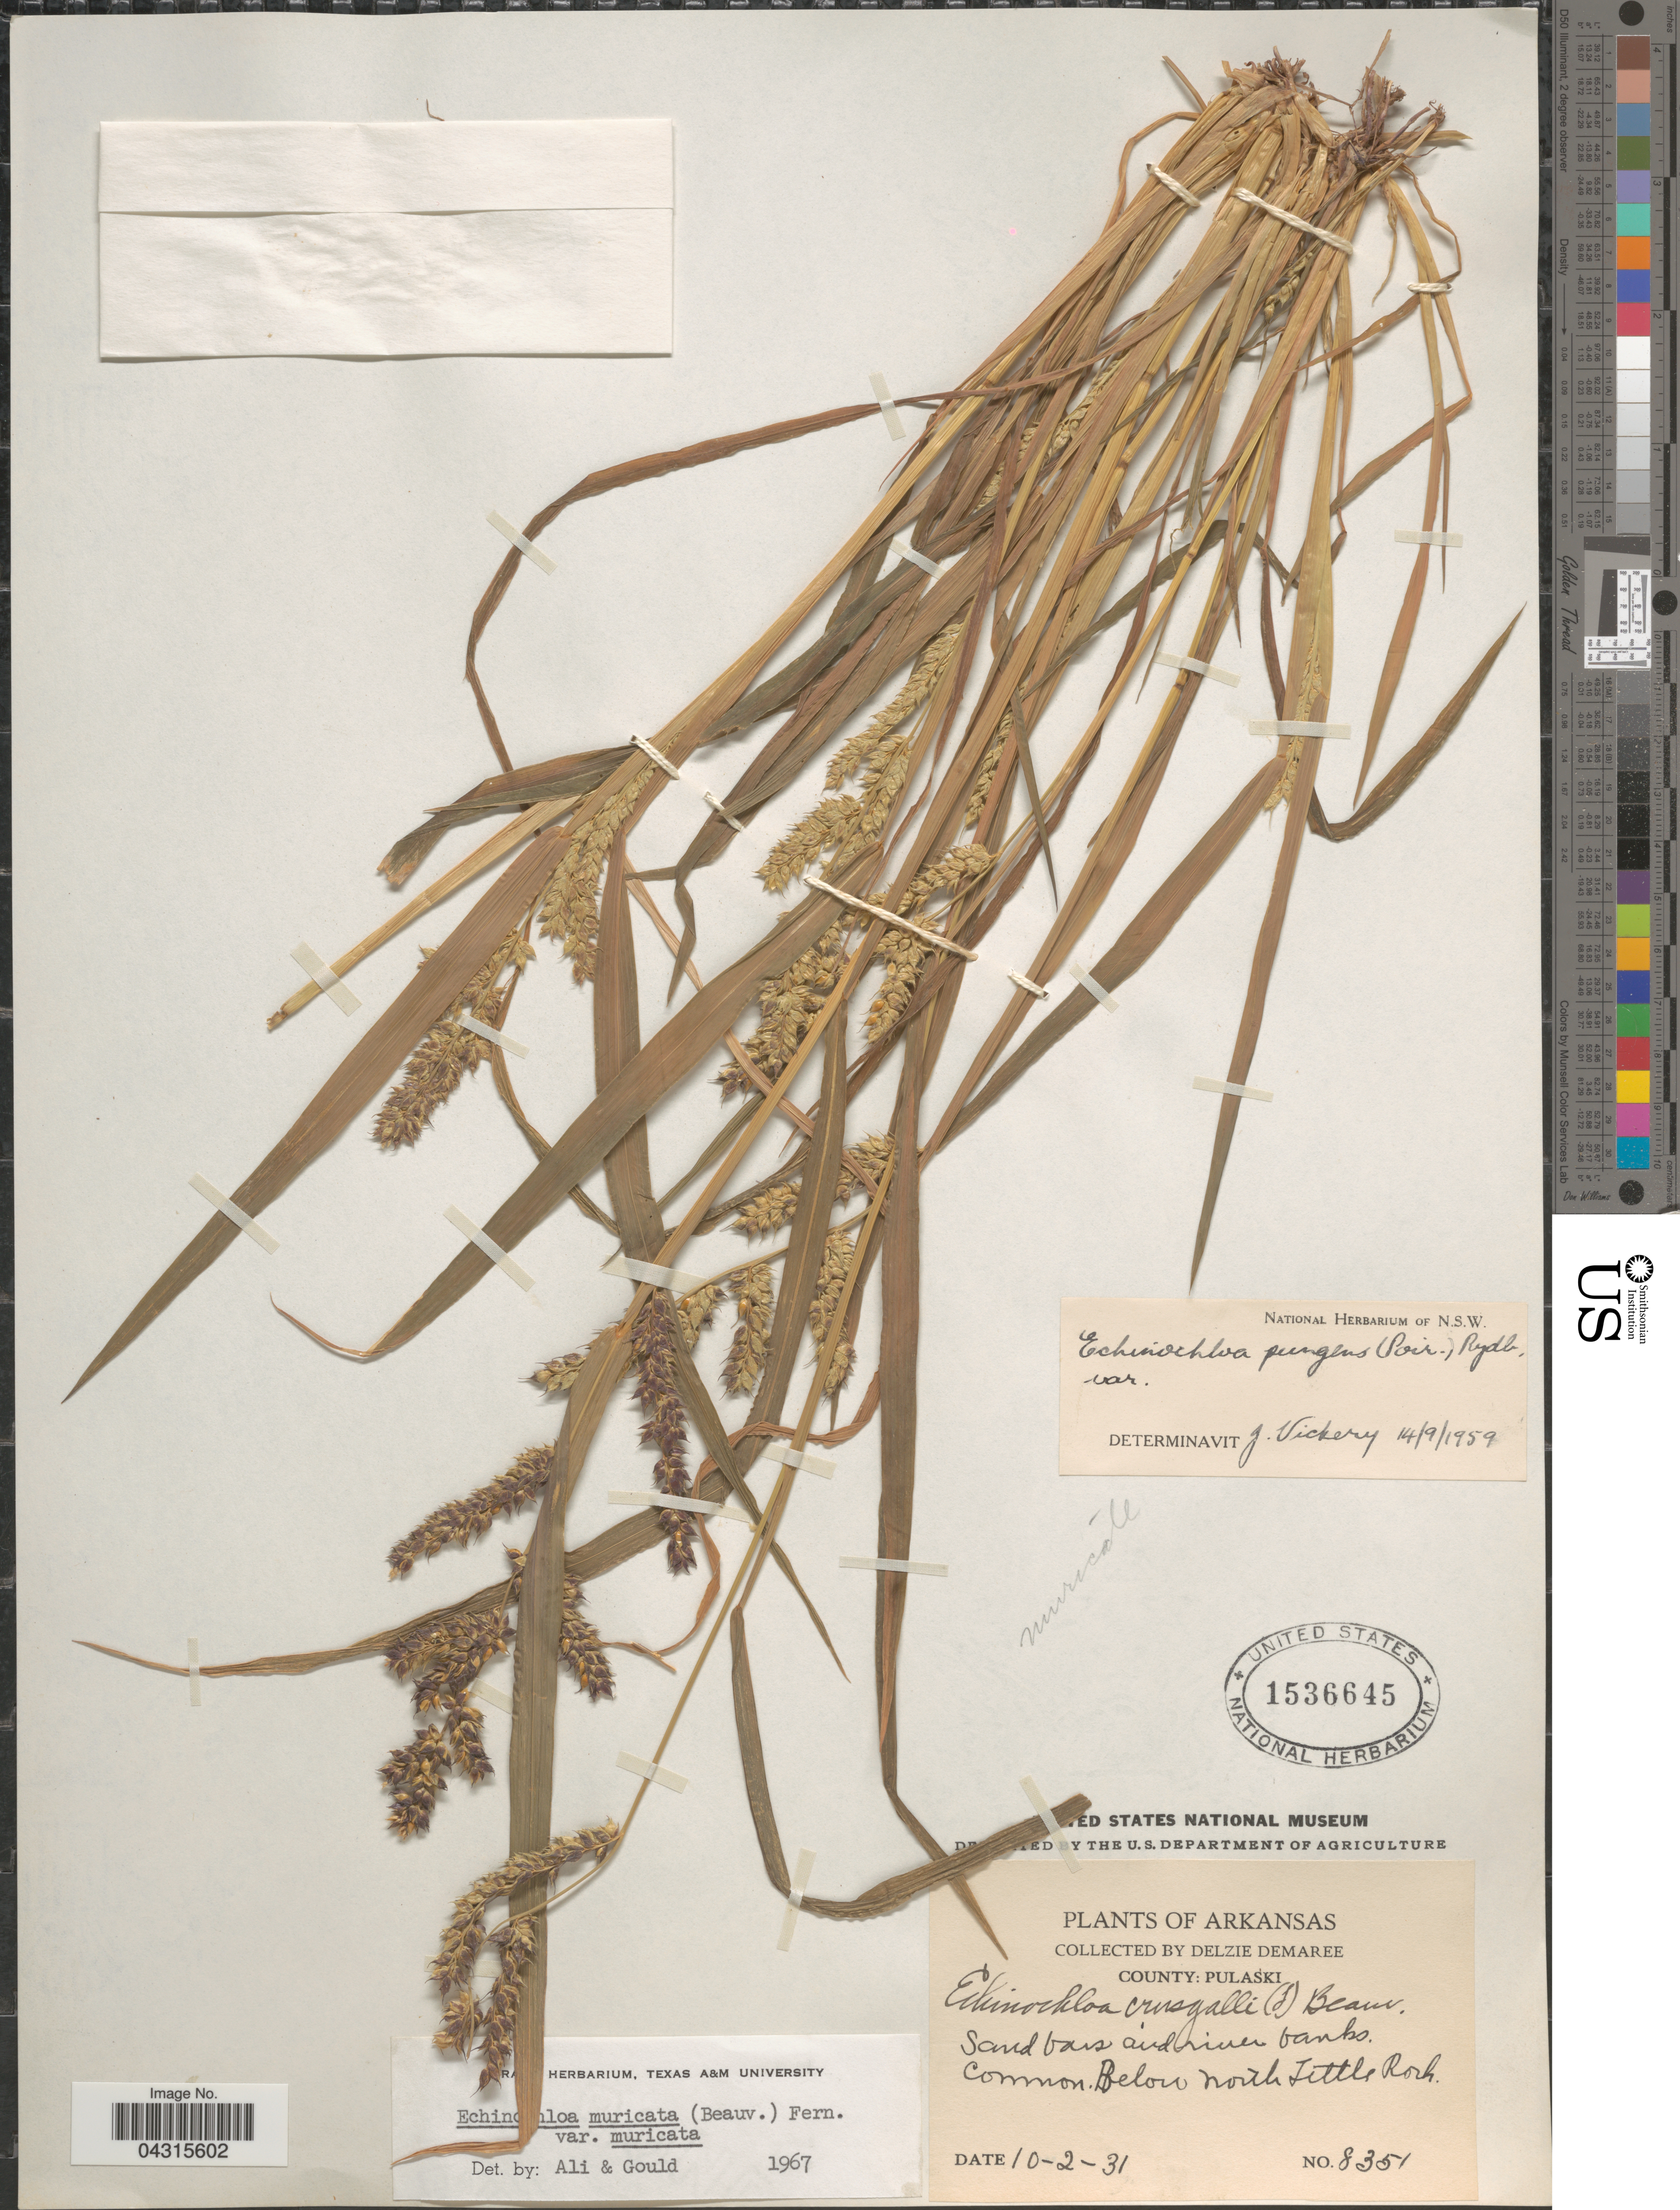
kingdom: Plantae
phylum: Tracheophyta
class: Liliopsida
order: Poales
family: Poaceae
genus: Echinochloa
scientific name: Echinochloa muricata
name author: (P. Beauv.) Fernald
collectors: D. Demaree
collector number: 8351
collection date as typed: Transcribed d/m/y: 2/10/31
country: United States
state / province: Arkansas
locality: County: Pulaski. Below North Little Rock.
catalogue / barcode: US 1536645